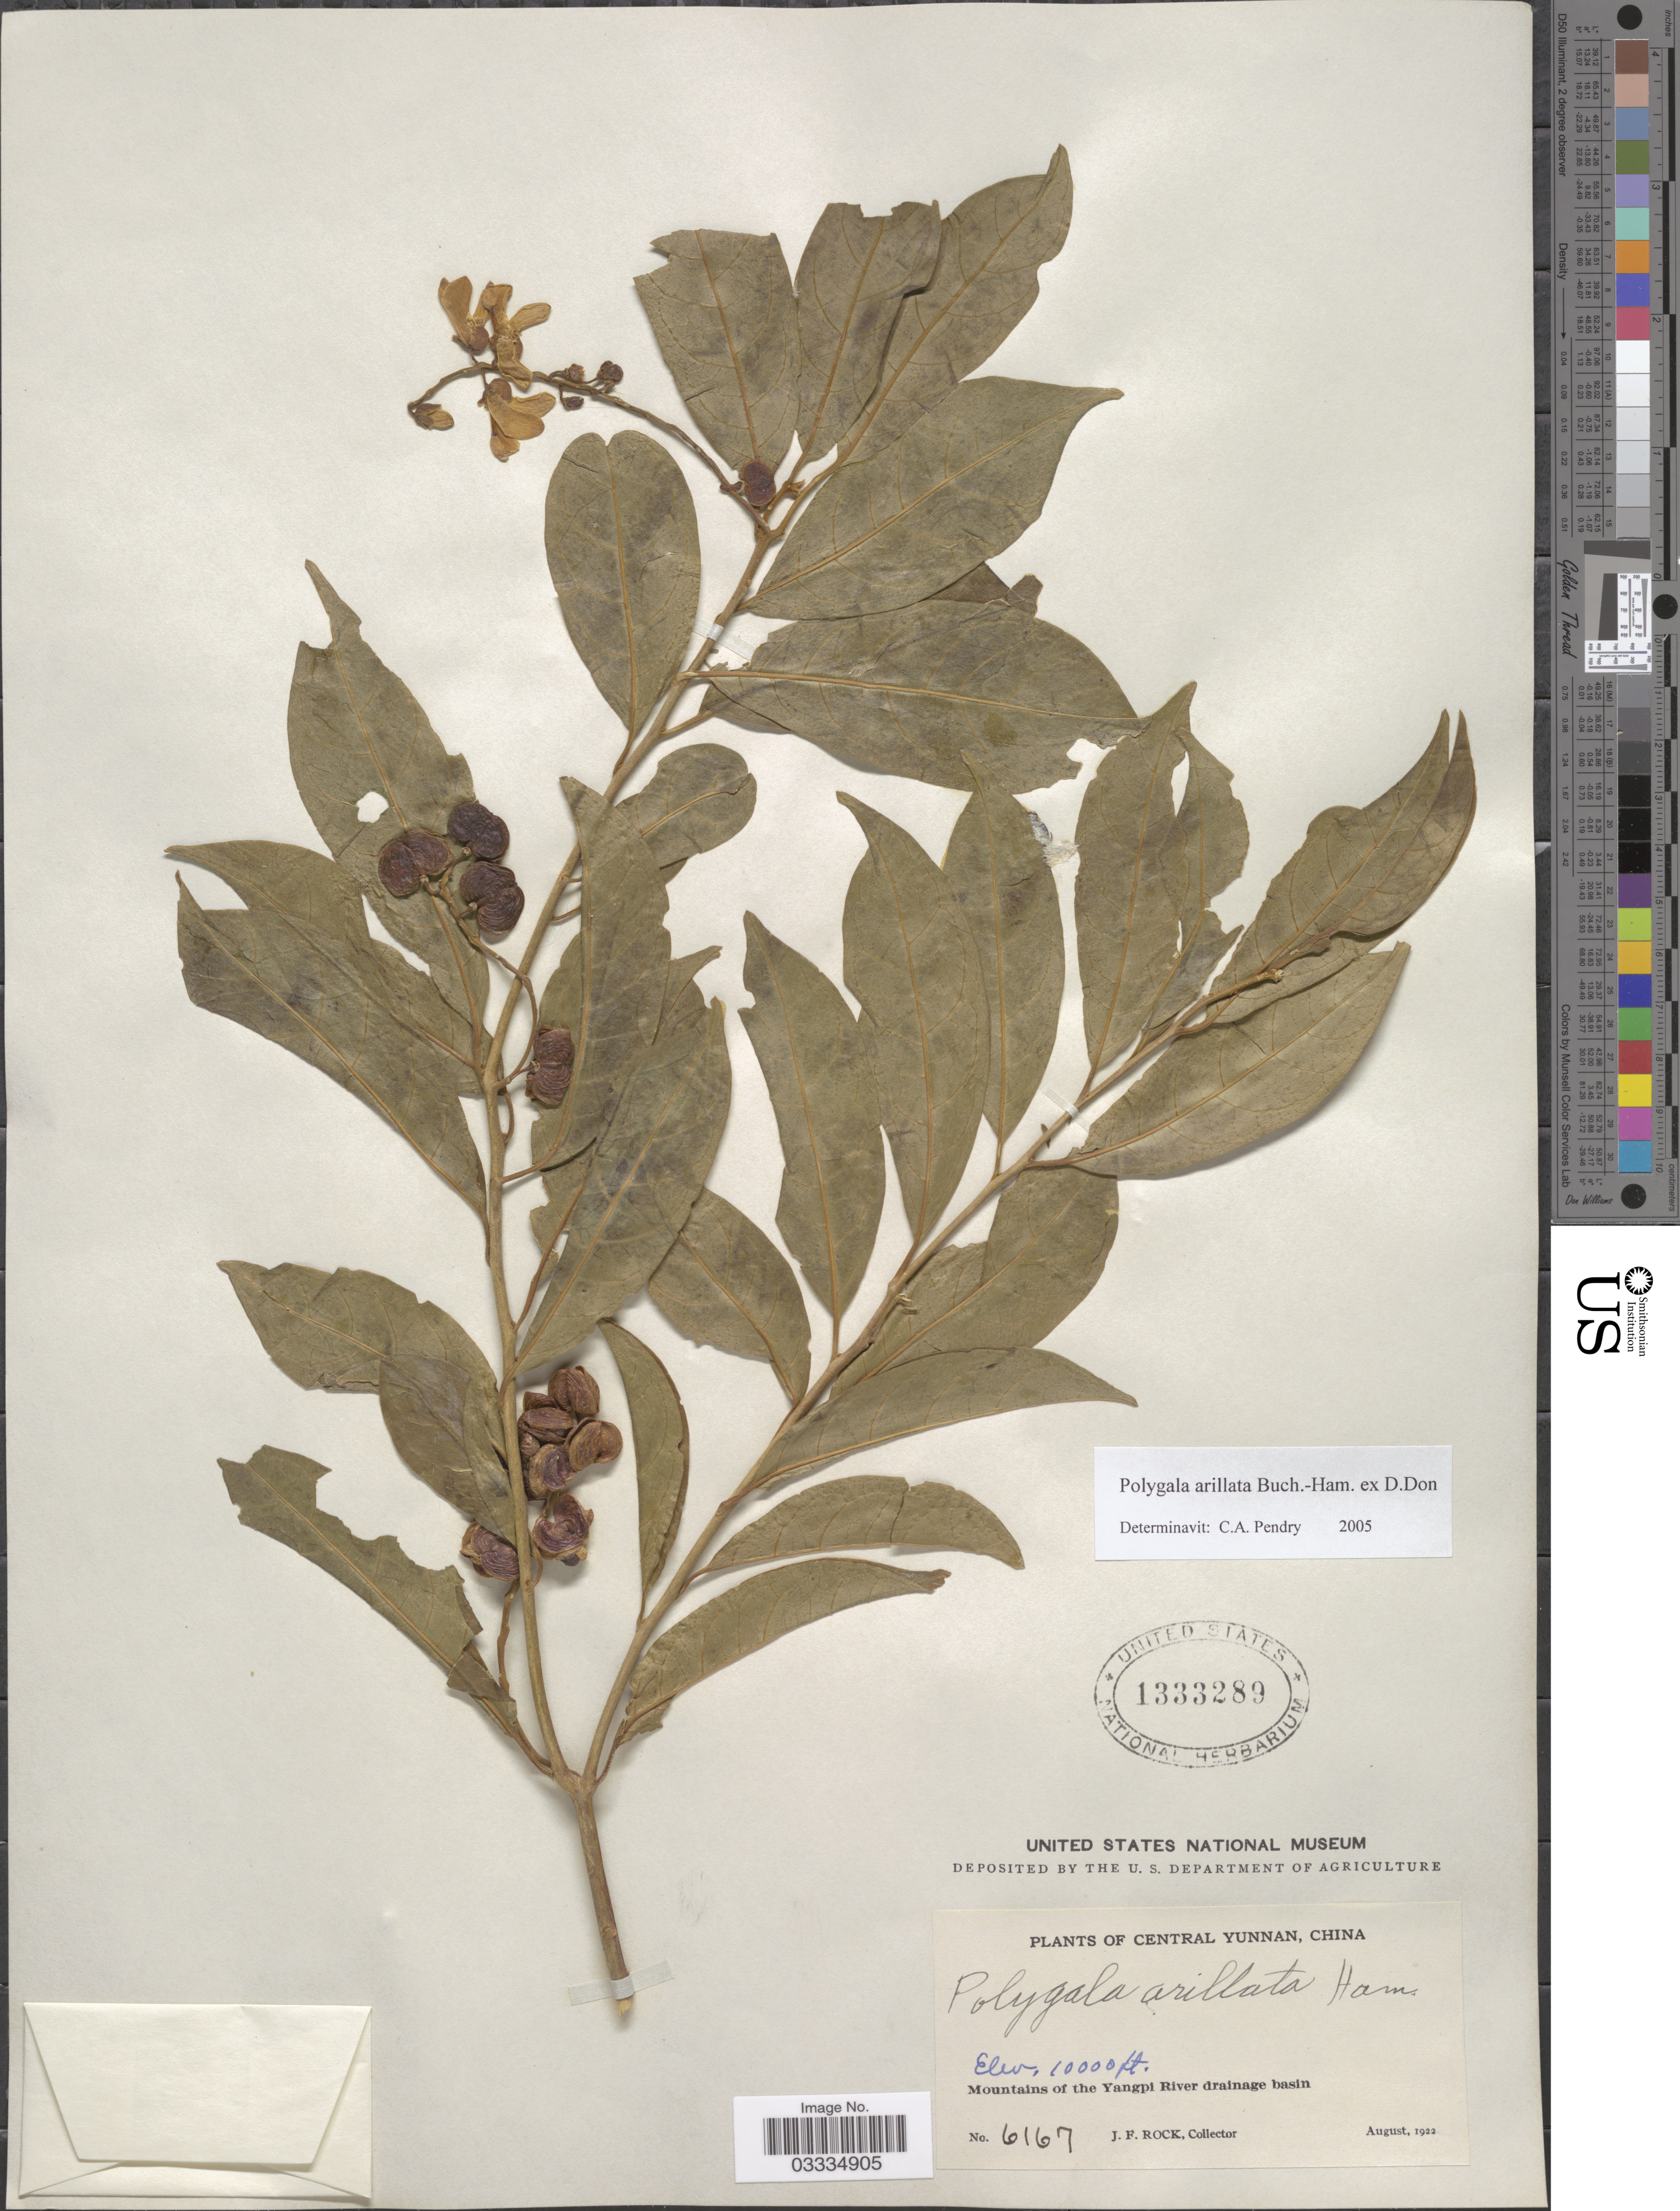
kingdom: Plantae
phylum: Tracheophyta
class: Magnoliopsida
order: Fabales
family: Polygalaceae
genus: Polygala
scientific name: Polygala arillata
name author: Buch.-Ham. ex D. Don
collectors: J. Rock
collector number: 6167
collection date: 1922-08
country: China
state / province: Yunnan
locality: Central Yunnan. Mountains of the Yangpi River drainage basin.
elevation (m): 3048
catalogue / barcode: US 1333289